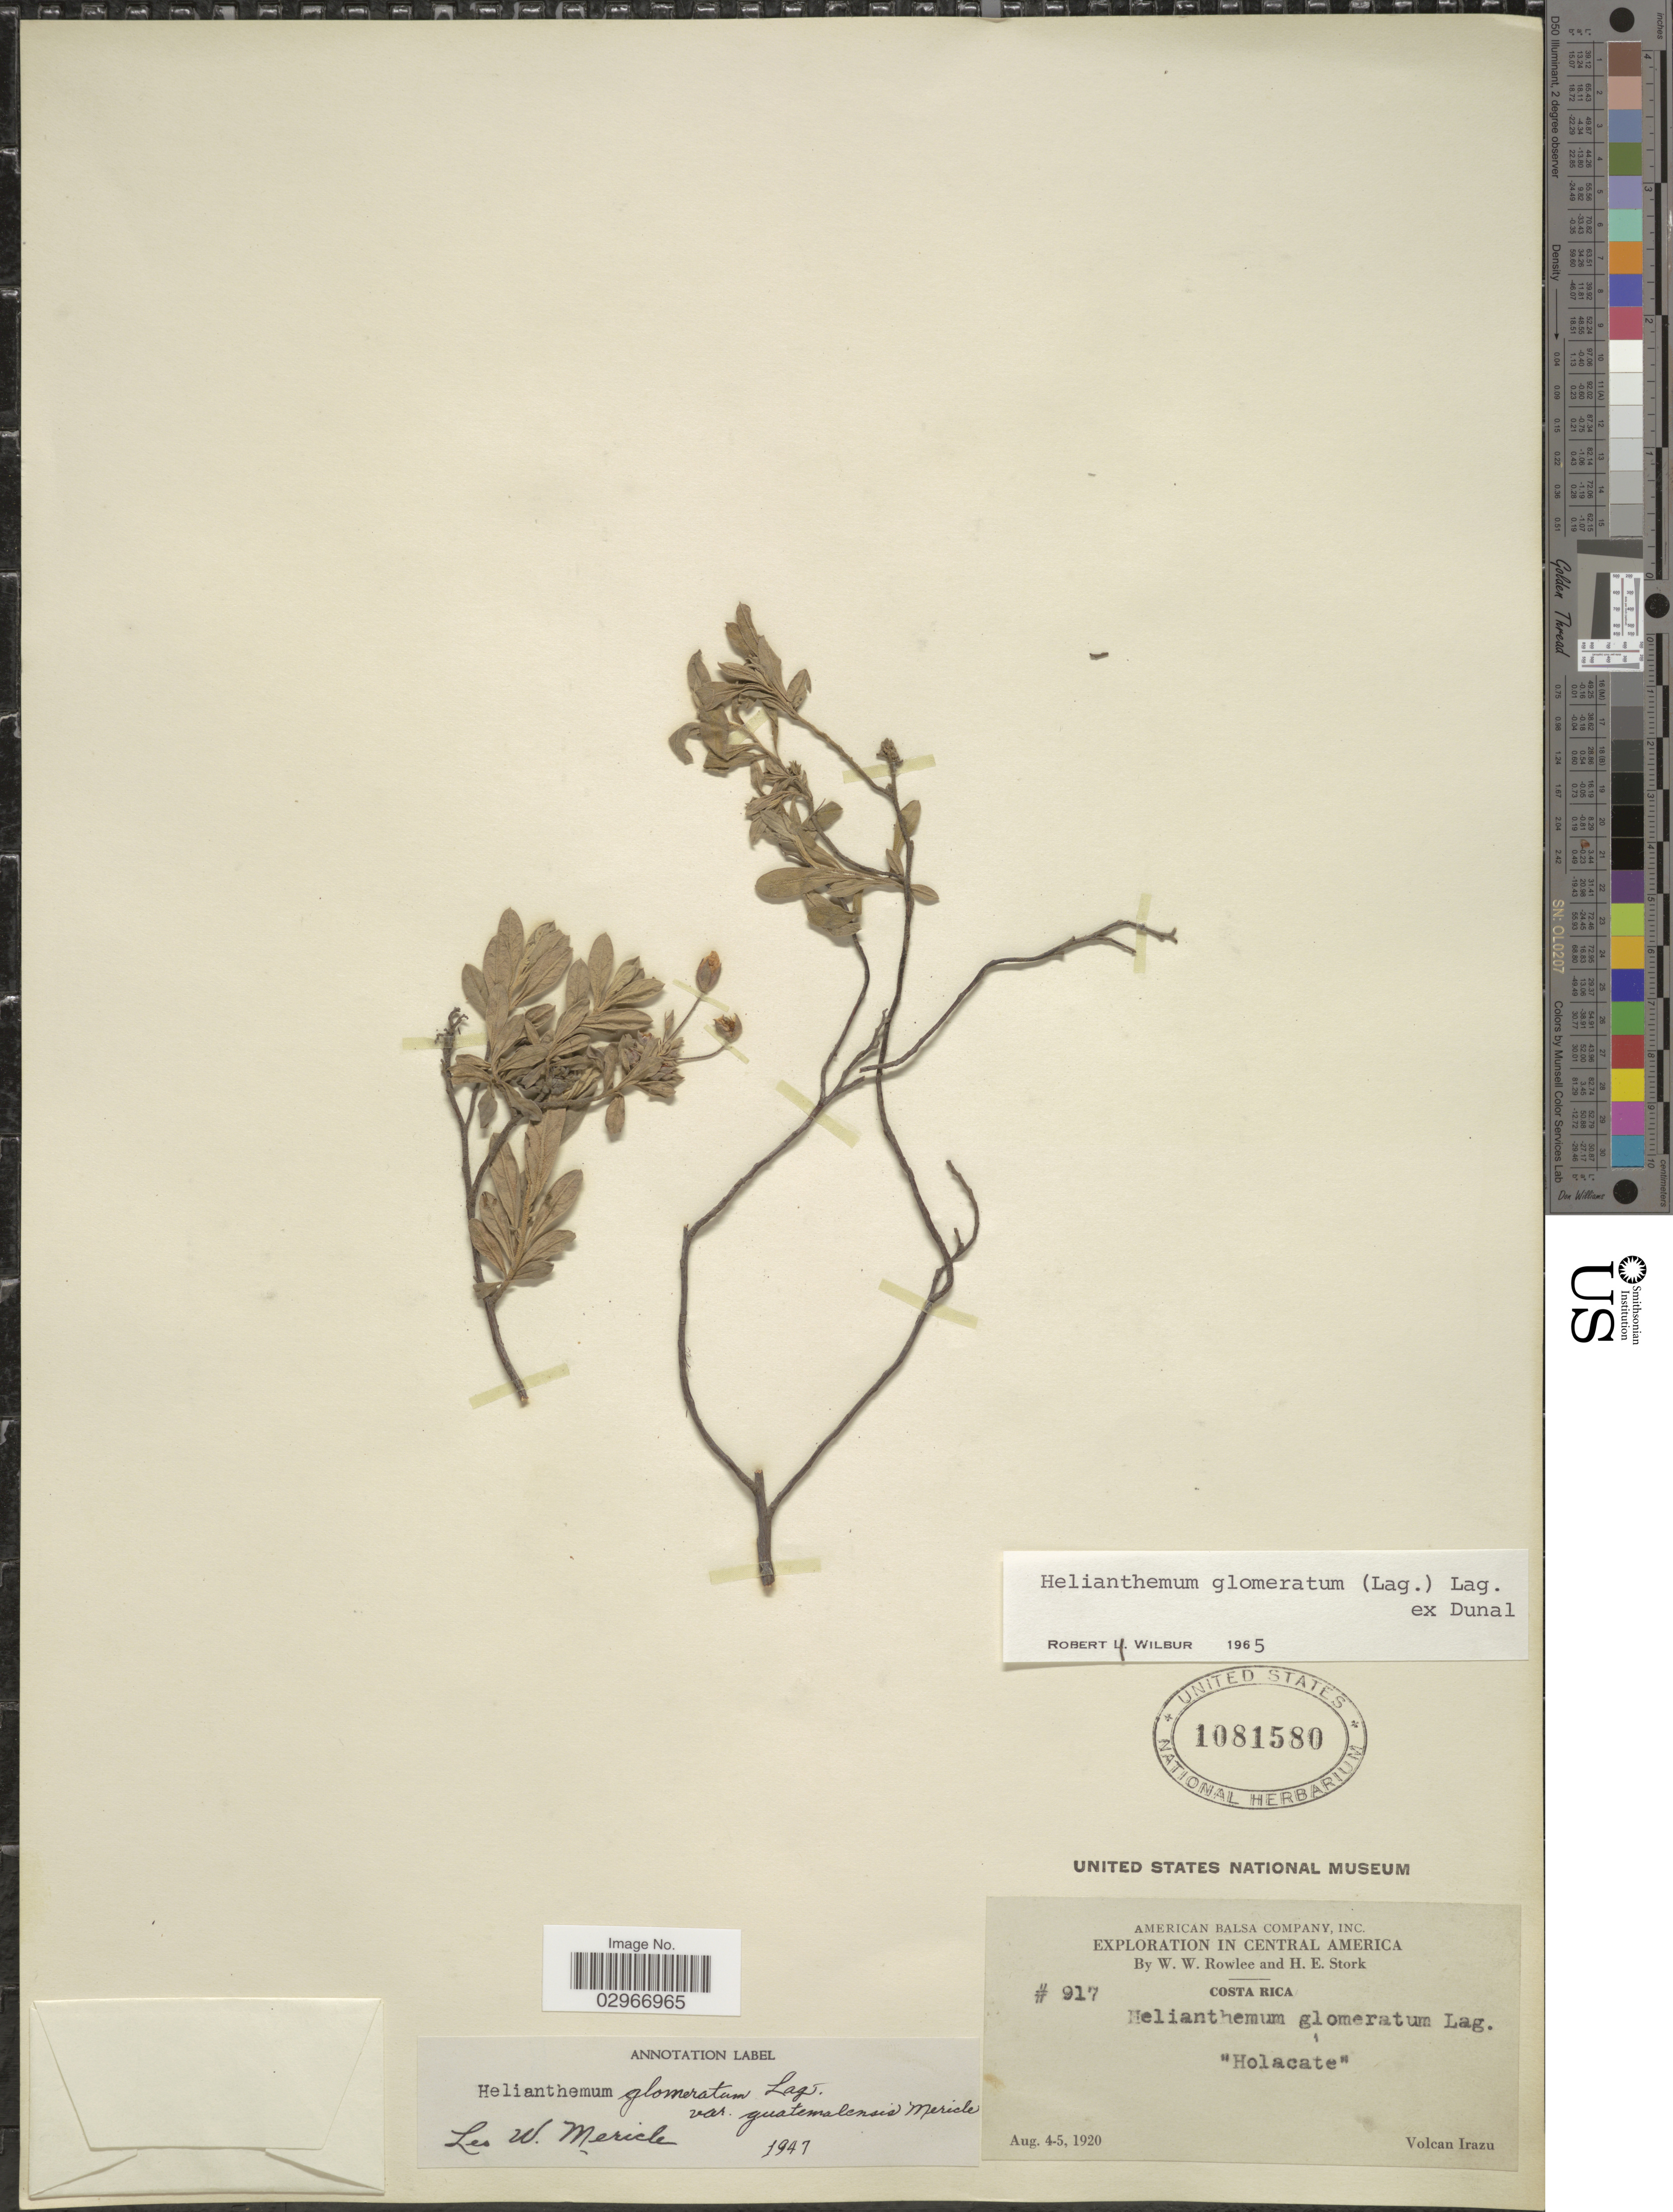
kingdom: Plantae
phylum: Tracheophyta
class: Magnoliopsida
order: Malvales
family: Cistaceae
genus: Helianthemum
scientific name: Helianthemum glomeratum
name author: (Lag.) Lag. ex Dunal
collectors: W. W. Rowlee & H. E. Stork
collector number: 917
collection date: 1920-08-04/1920-08-05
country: Costa Rica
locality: Volcan Irazu.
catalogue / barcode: US 1081580